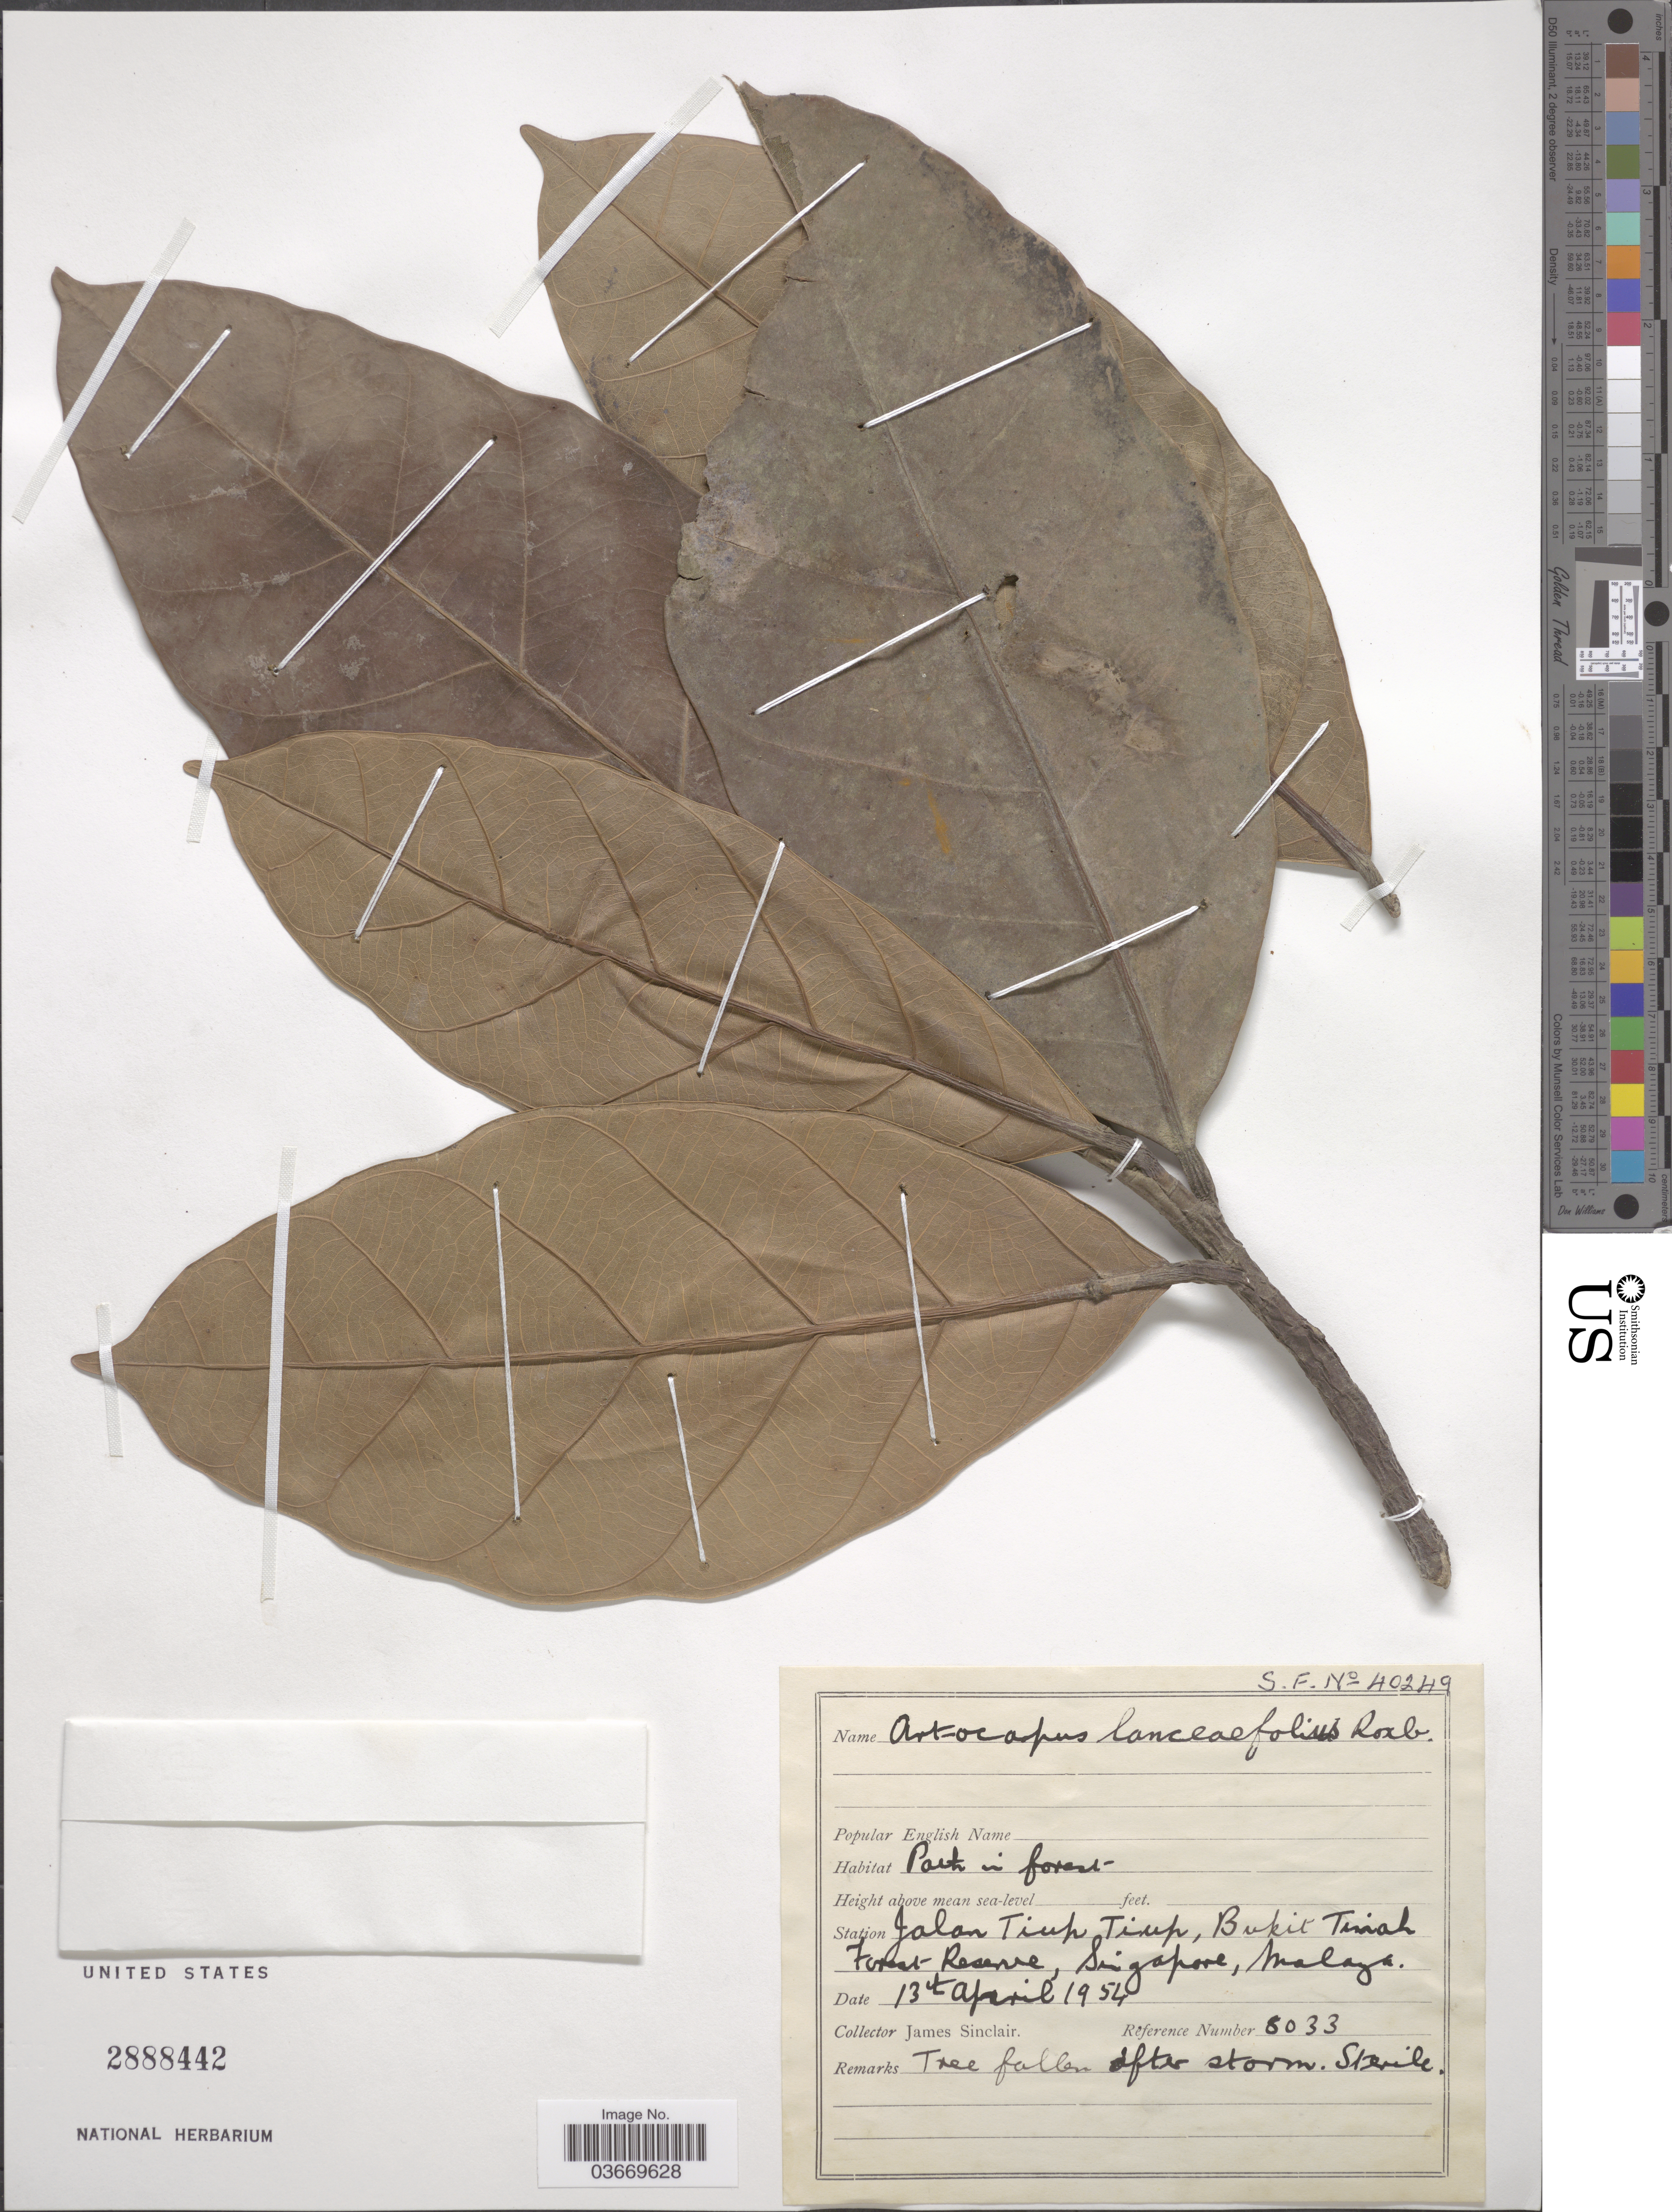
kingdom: Plantae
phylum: Tracheophyta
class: Magnoliopsida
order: Rosales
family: Moraceae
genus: Artocarpus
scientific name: Artocarpus lanceifolius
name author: Roxb.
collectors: J. Sinclair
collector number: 8033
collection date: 1954-04-13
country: Singapore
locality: Station Jalan Tiup Tiup, Bukit Timah Forest Reserve, Singapore, Malaya.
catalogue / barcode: US 2888442